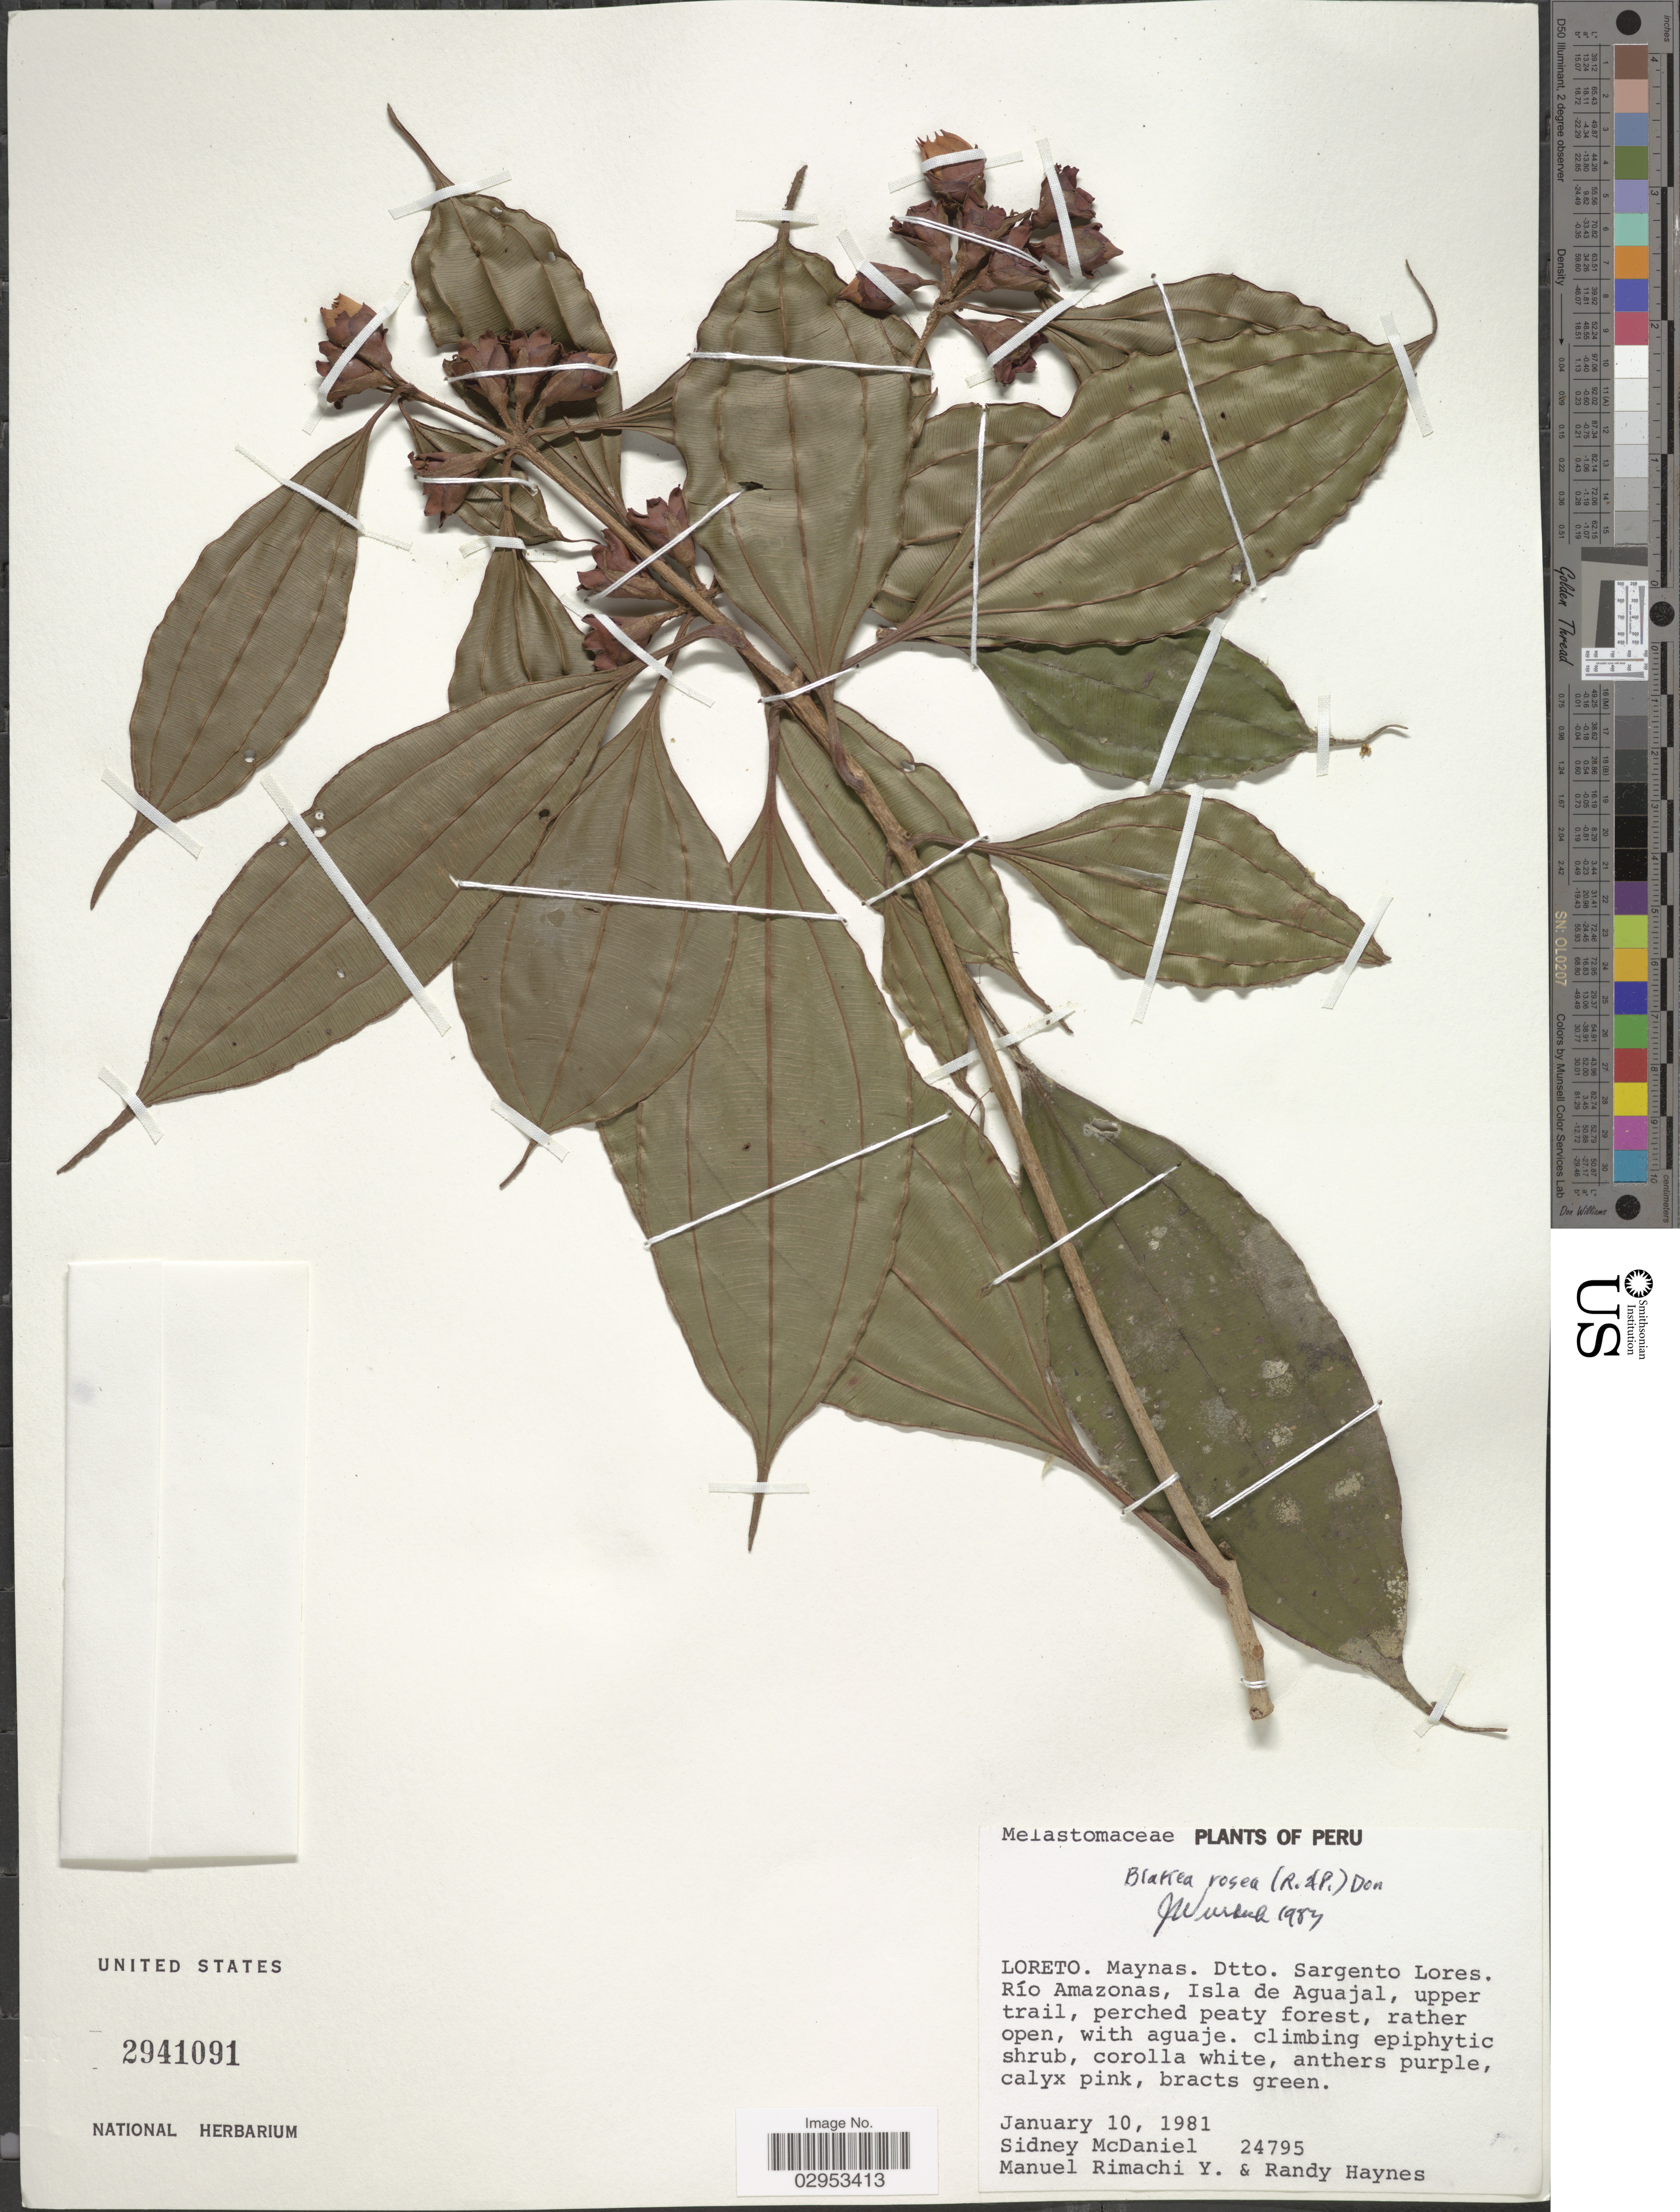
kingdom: Plantae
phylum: Tracheophyta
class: Magnoliopsida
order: Myrtales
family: Melastomataceae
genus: Blakea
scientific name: Blakea rosea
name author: D. Don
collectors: S. McDaniel, M. Rimachi Y. & R. Haynes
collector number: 24795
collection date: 1981-01-10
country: Peru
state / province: Loreto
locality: Maynas. Dtto. Sargento Lores. Río Amazonas, Isla de Aguajal, upper trail.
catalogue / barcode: US 2941091